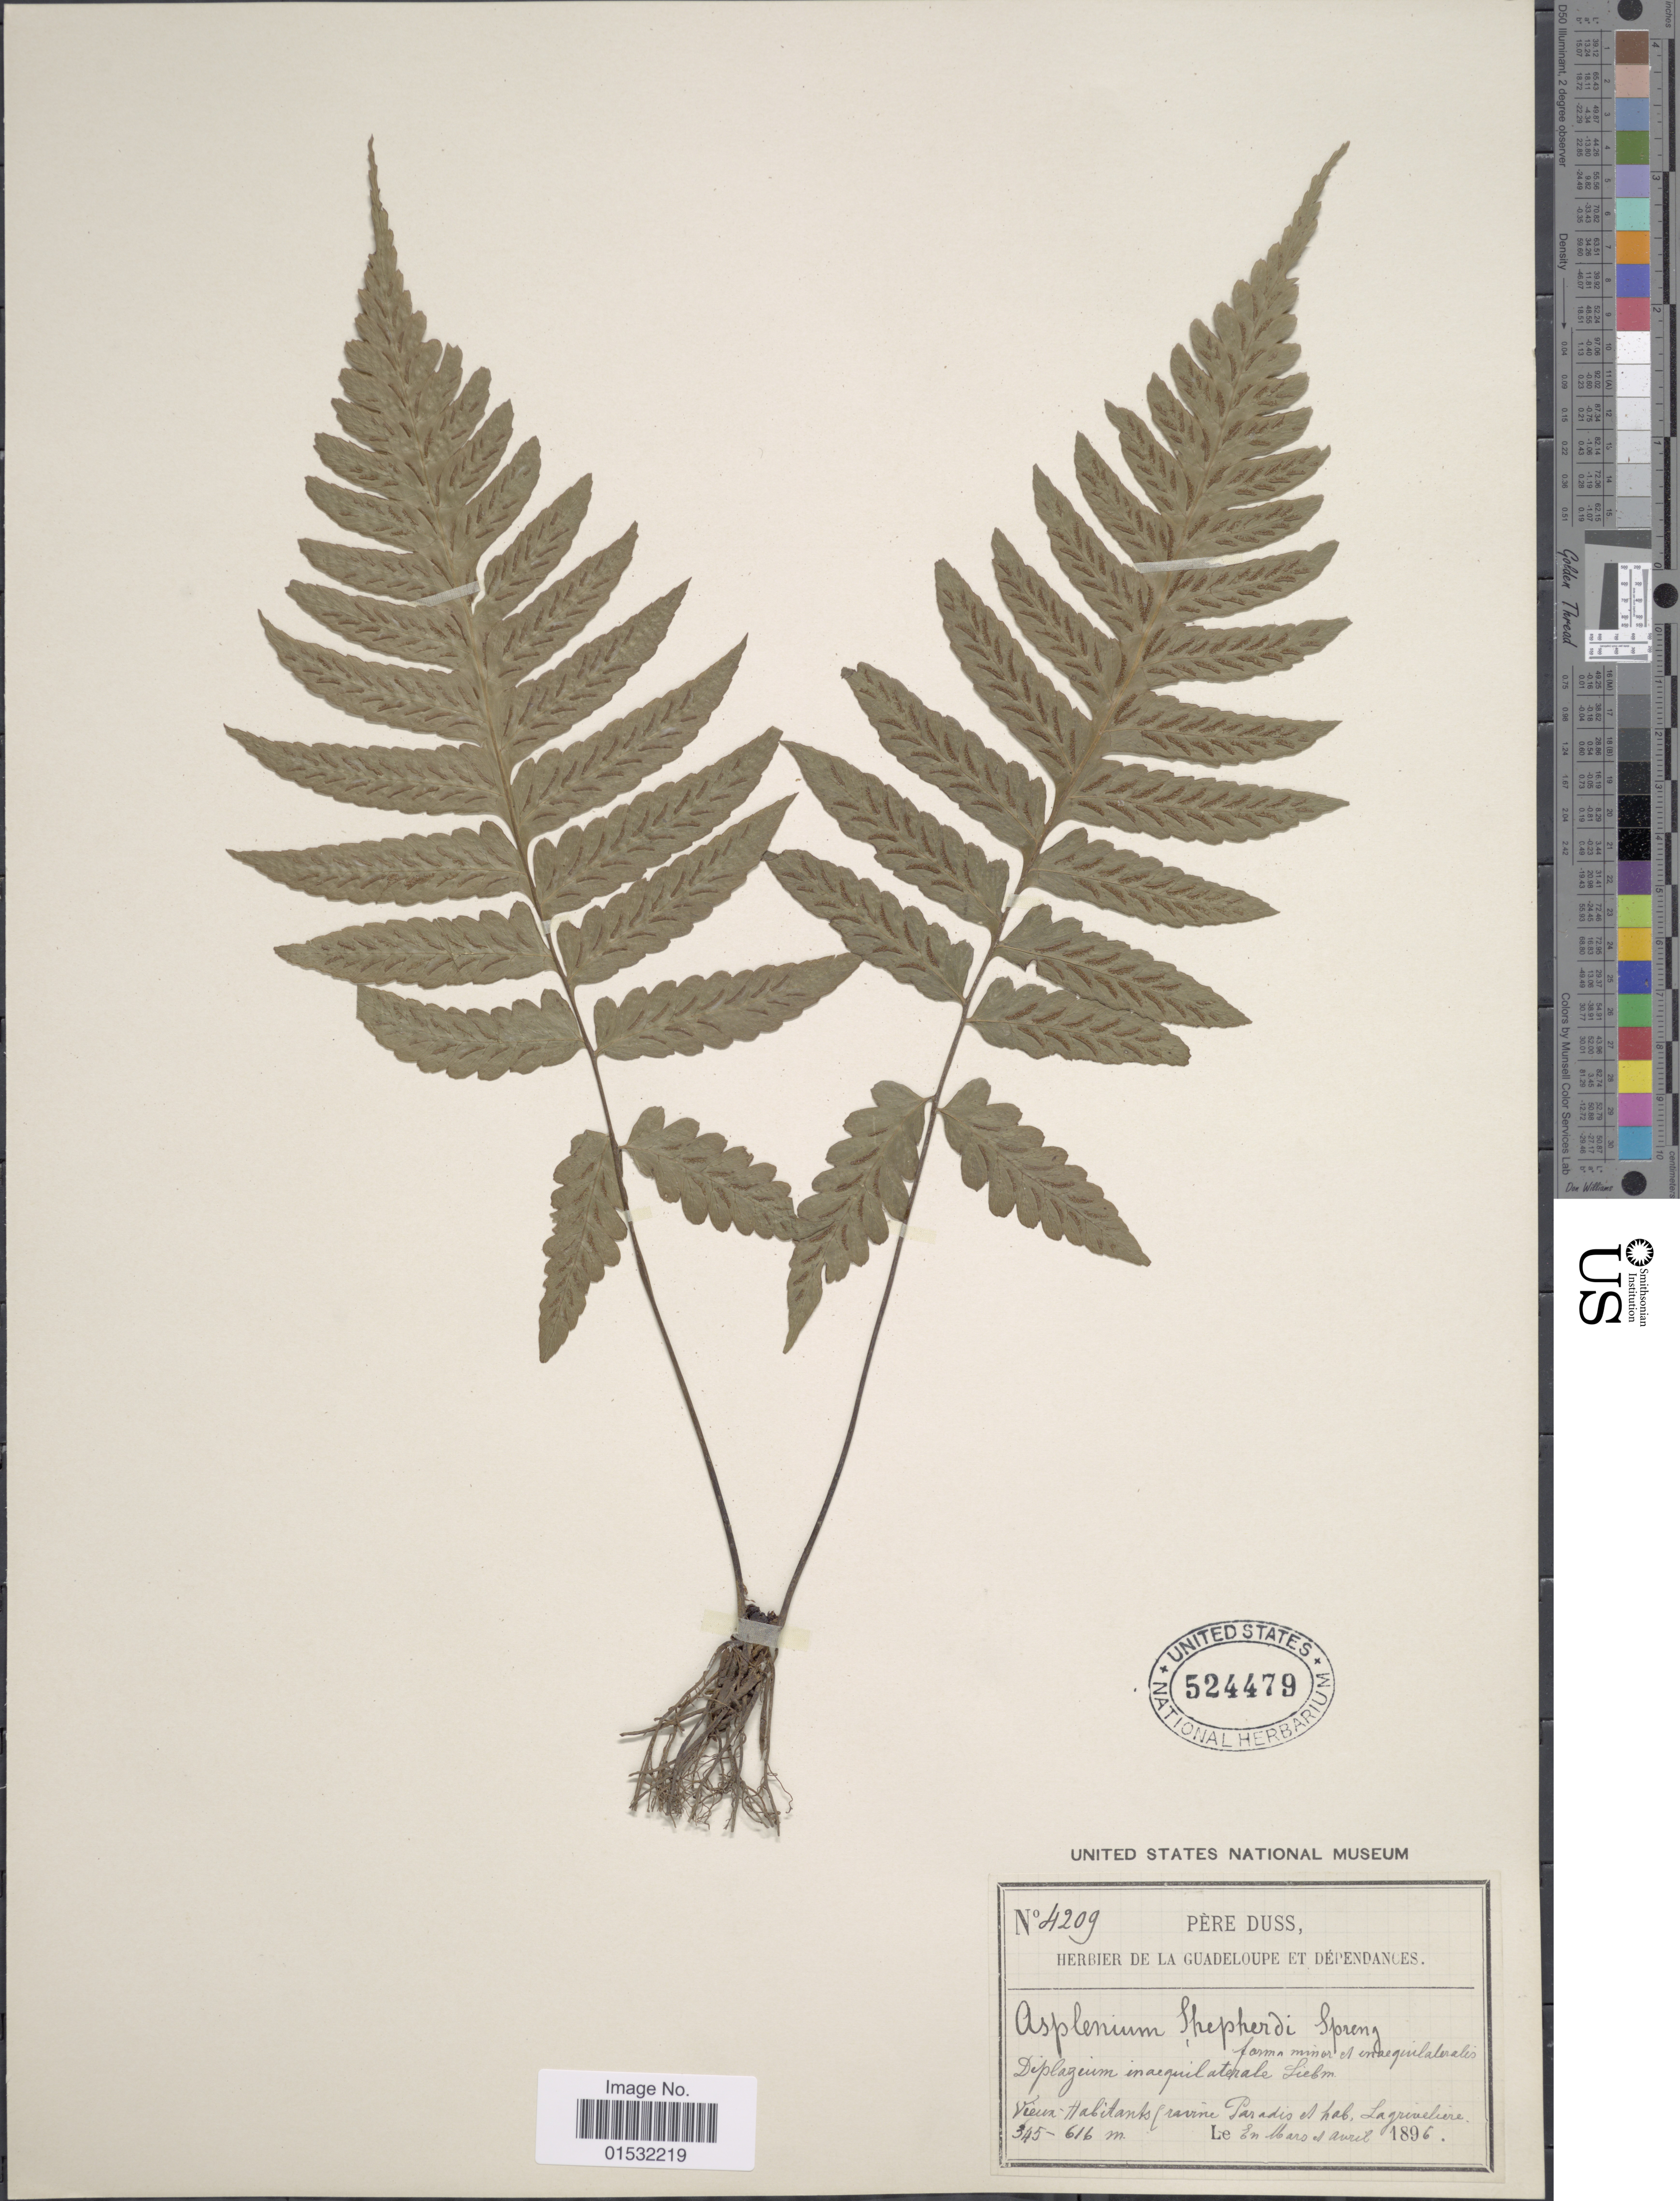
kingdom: Plantae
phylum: Tracheophyta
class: Polypodiopsida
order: Polypodiales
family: Athyriaceae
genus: Diplazium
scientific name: Diplazium cristatum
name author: (Desr.) Alston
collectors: Père Duss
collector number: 4209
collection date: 1896-03/1896-04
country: Guadeloupe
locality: Vieux- Habitants y ravine Paradis el hab, La Griveliere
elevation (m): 345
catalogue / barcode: US 524479